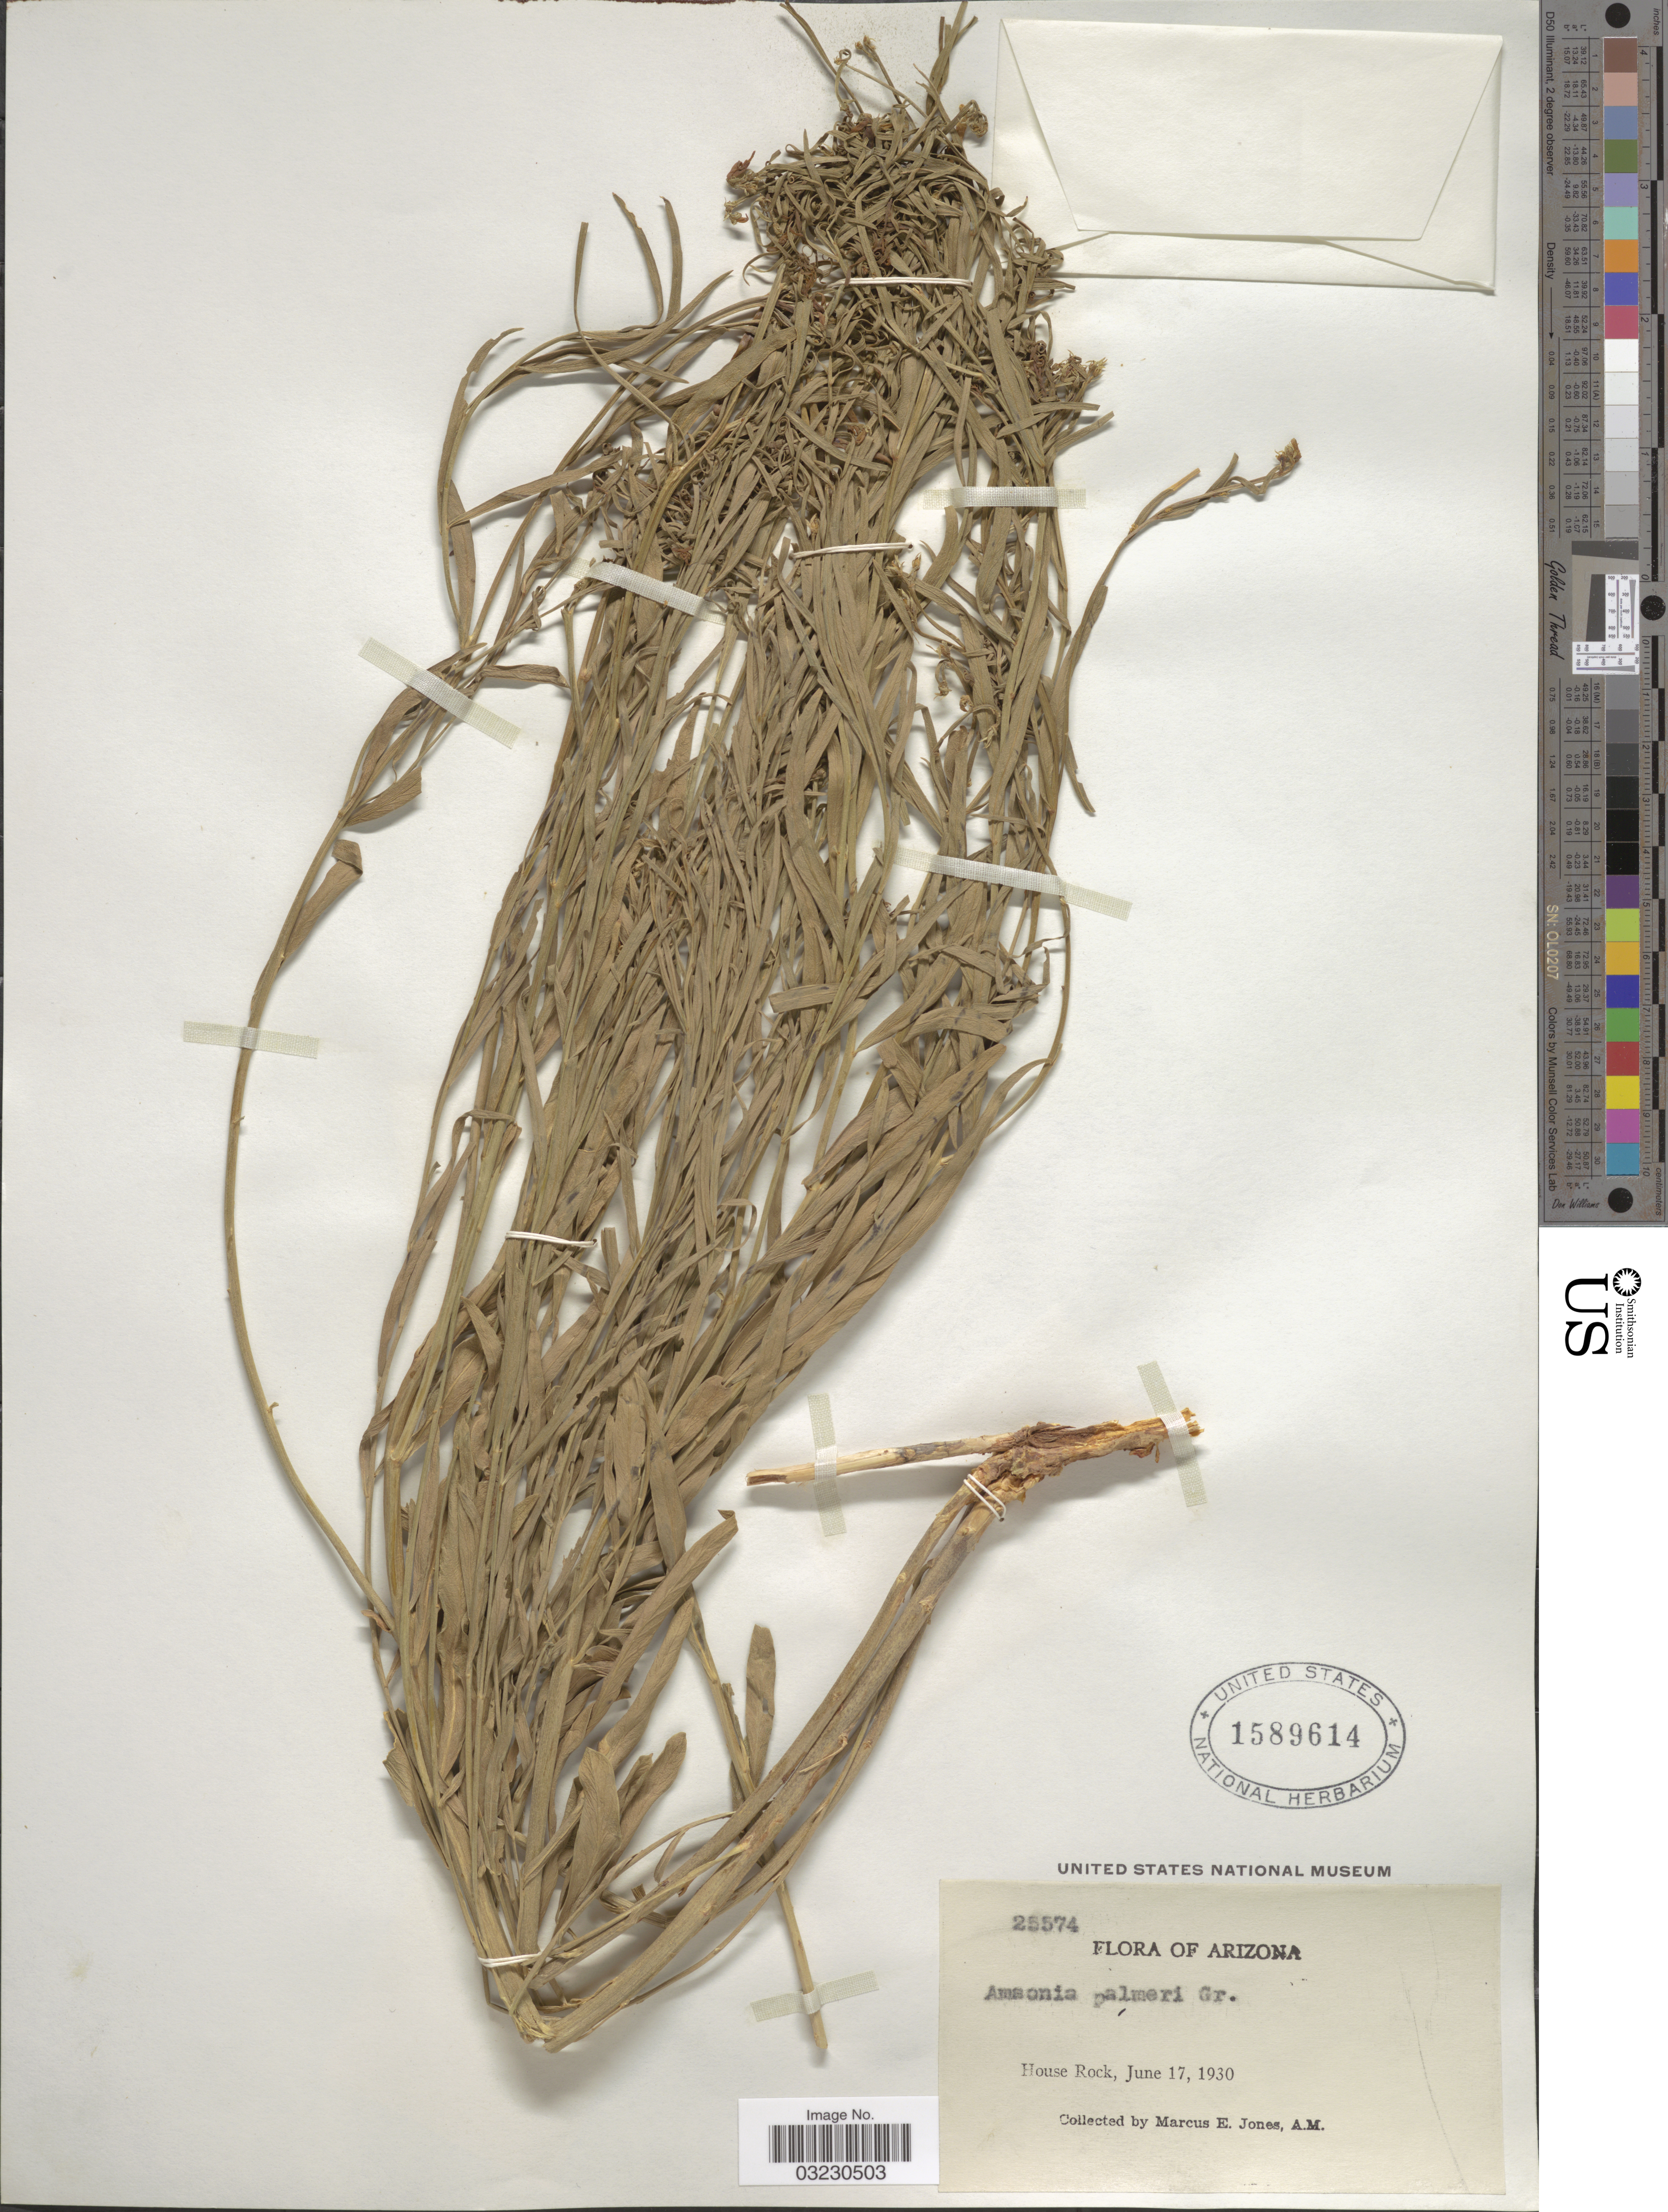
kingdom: Plantae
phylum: Tracheophyta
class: Magnoliopsida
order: Gentianales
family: Apocynaceae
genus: Amsonia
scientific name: Amsonia palmeri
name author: A. Gray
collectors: M. E. Jones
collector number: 25574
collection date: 1930-06-17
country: United States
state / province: Arizona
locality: House Rock.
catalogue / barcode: US 1589614